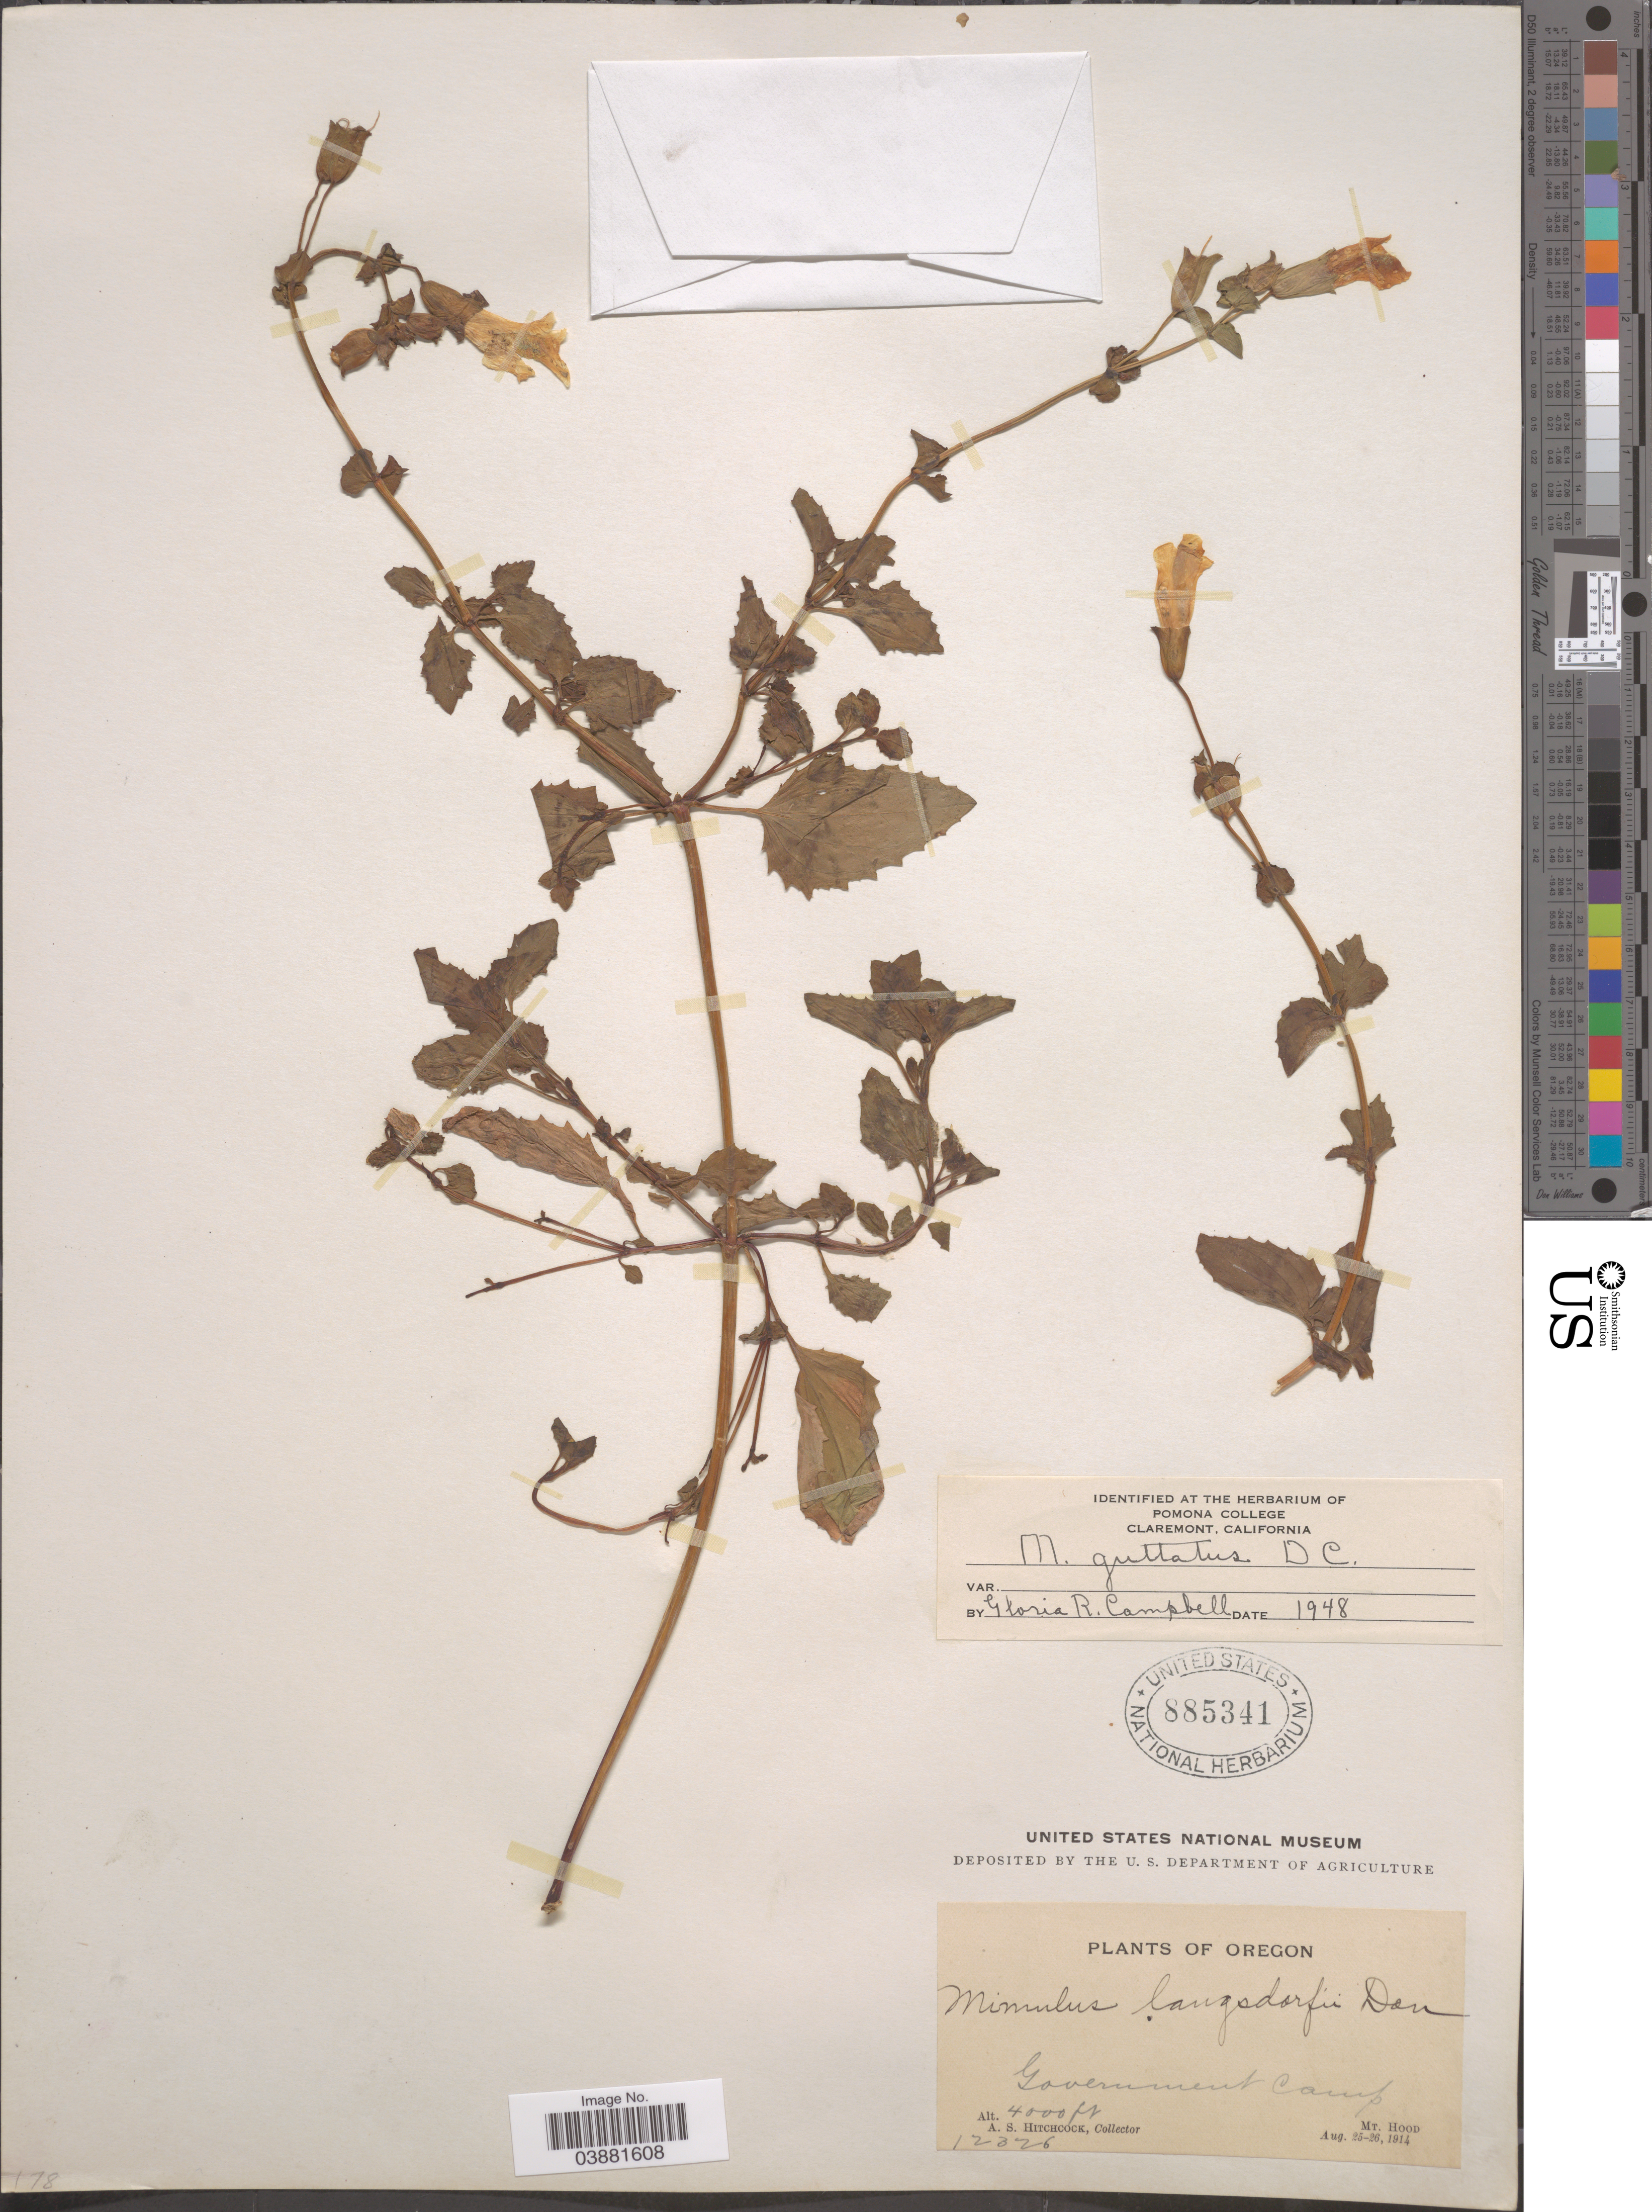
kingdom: Plantae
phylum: Tracheophyta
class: Magnoliopsida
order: Lamiales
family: Phrymaceae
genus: Mimulus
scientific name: Mimulus guttatus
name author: DC.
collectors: A. S. Hitchcock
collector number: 12326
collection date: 1914-08-25/1914-08-26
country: United States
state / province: Oregon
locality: Government Camp. Mt. Hood.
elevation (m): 1219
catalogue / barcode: US 885341